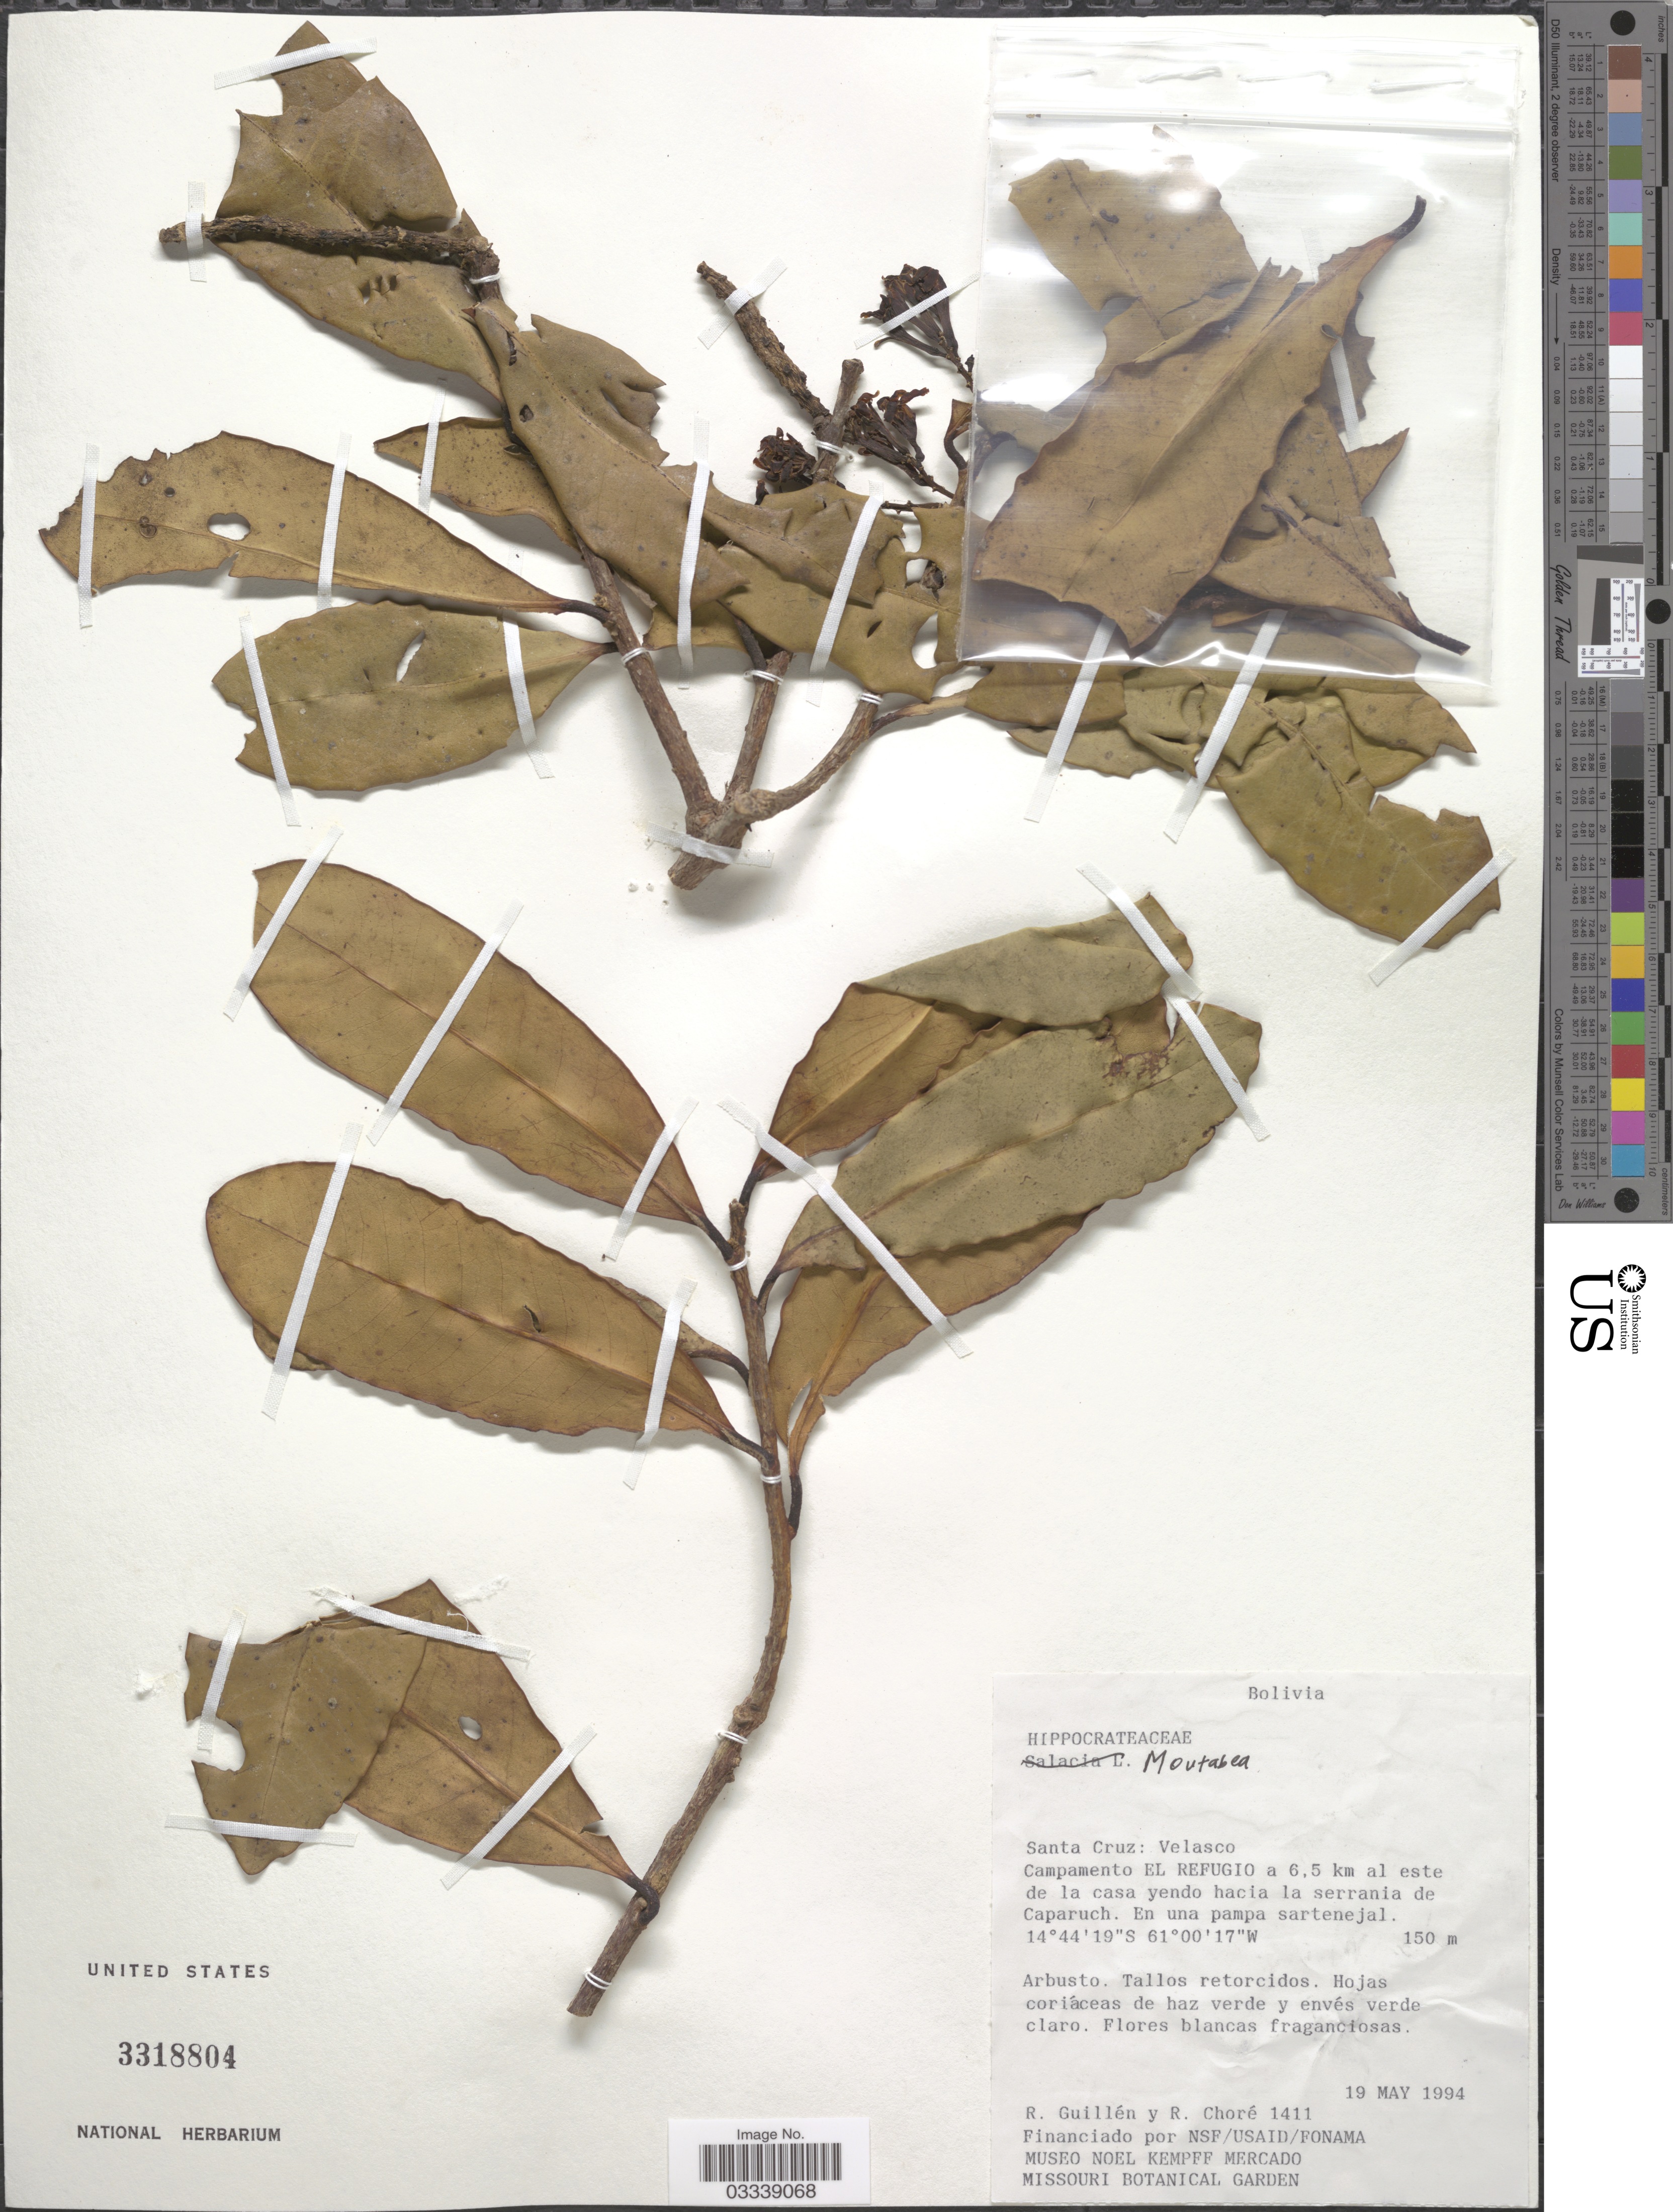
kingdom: Plantae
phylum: Tracheophyta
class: Magnoliopsida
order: Fabales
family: Polygalaceae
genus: Moutabea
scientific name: Moutabea sp.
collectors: R. Guillen & R. Choré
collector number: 1411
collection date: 1994-05-19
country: Bolivia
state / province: Santa Cruz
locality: Velasco. Campamento El Refugio a 6.5 km al este de la casa yendo hacia la serrania de Caparuch.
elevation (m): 150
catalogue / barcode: US 3318804